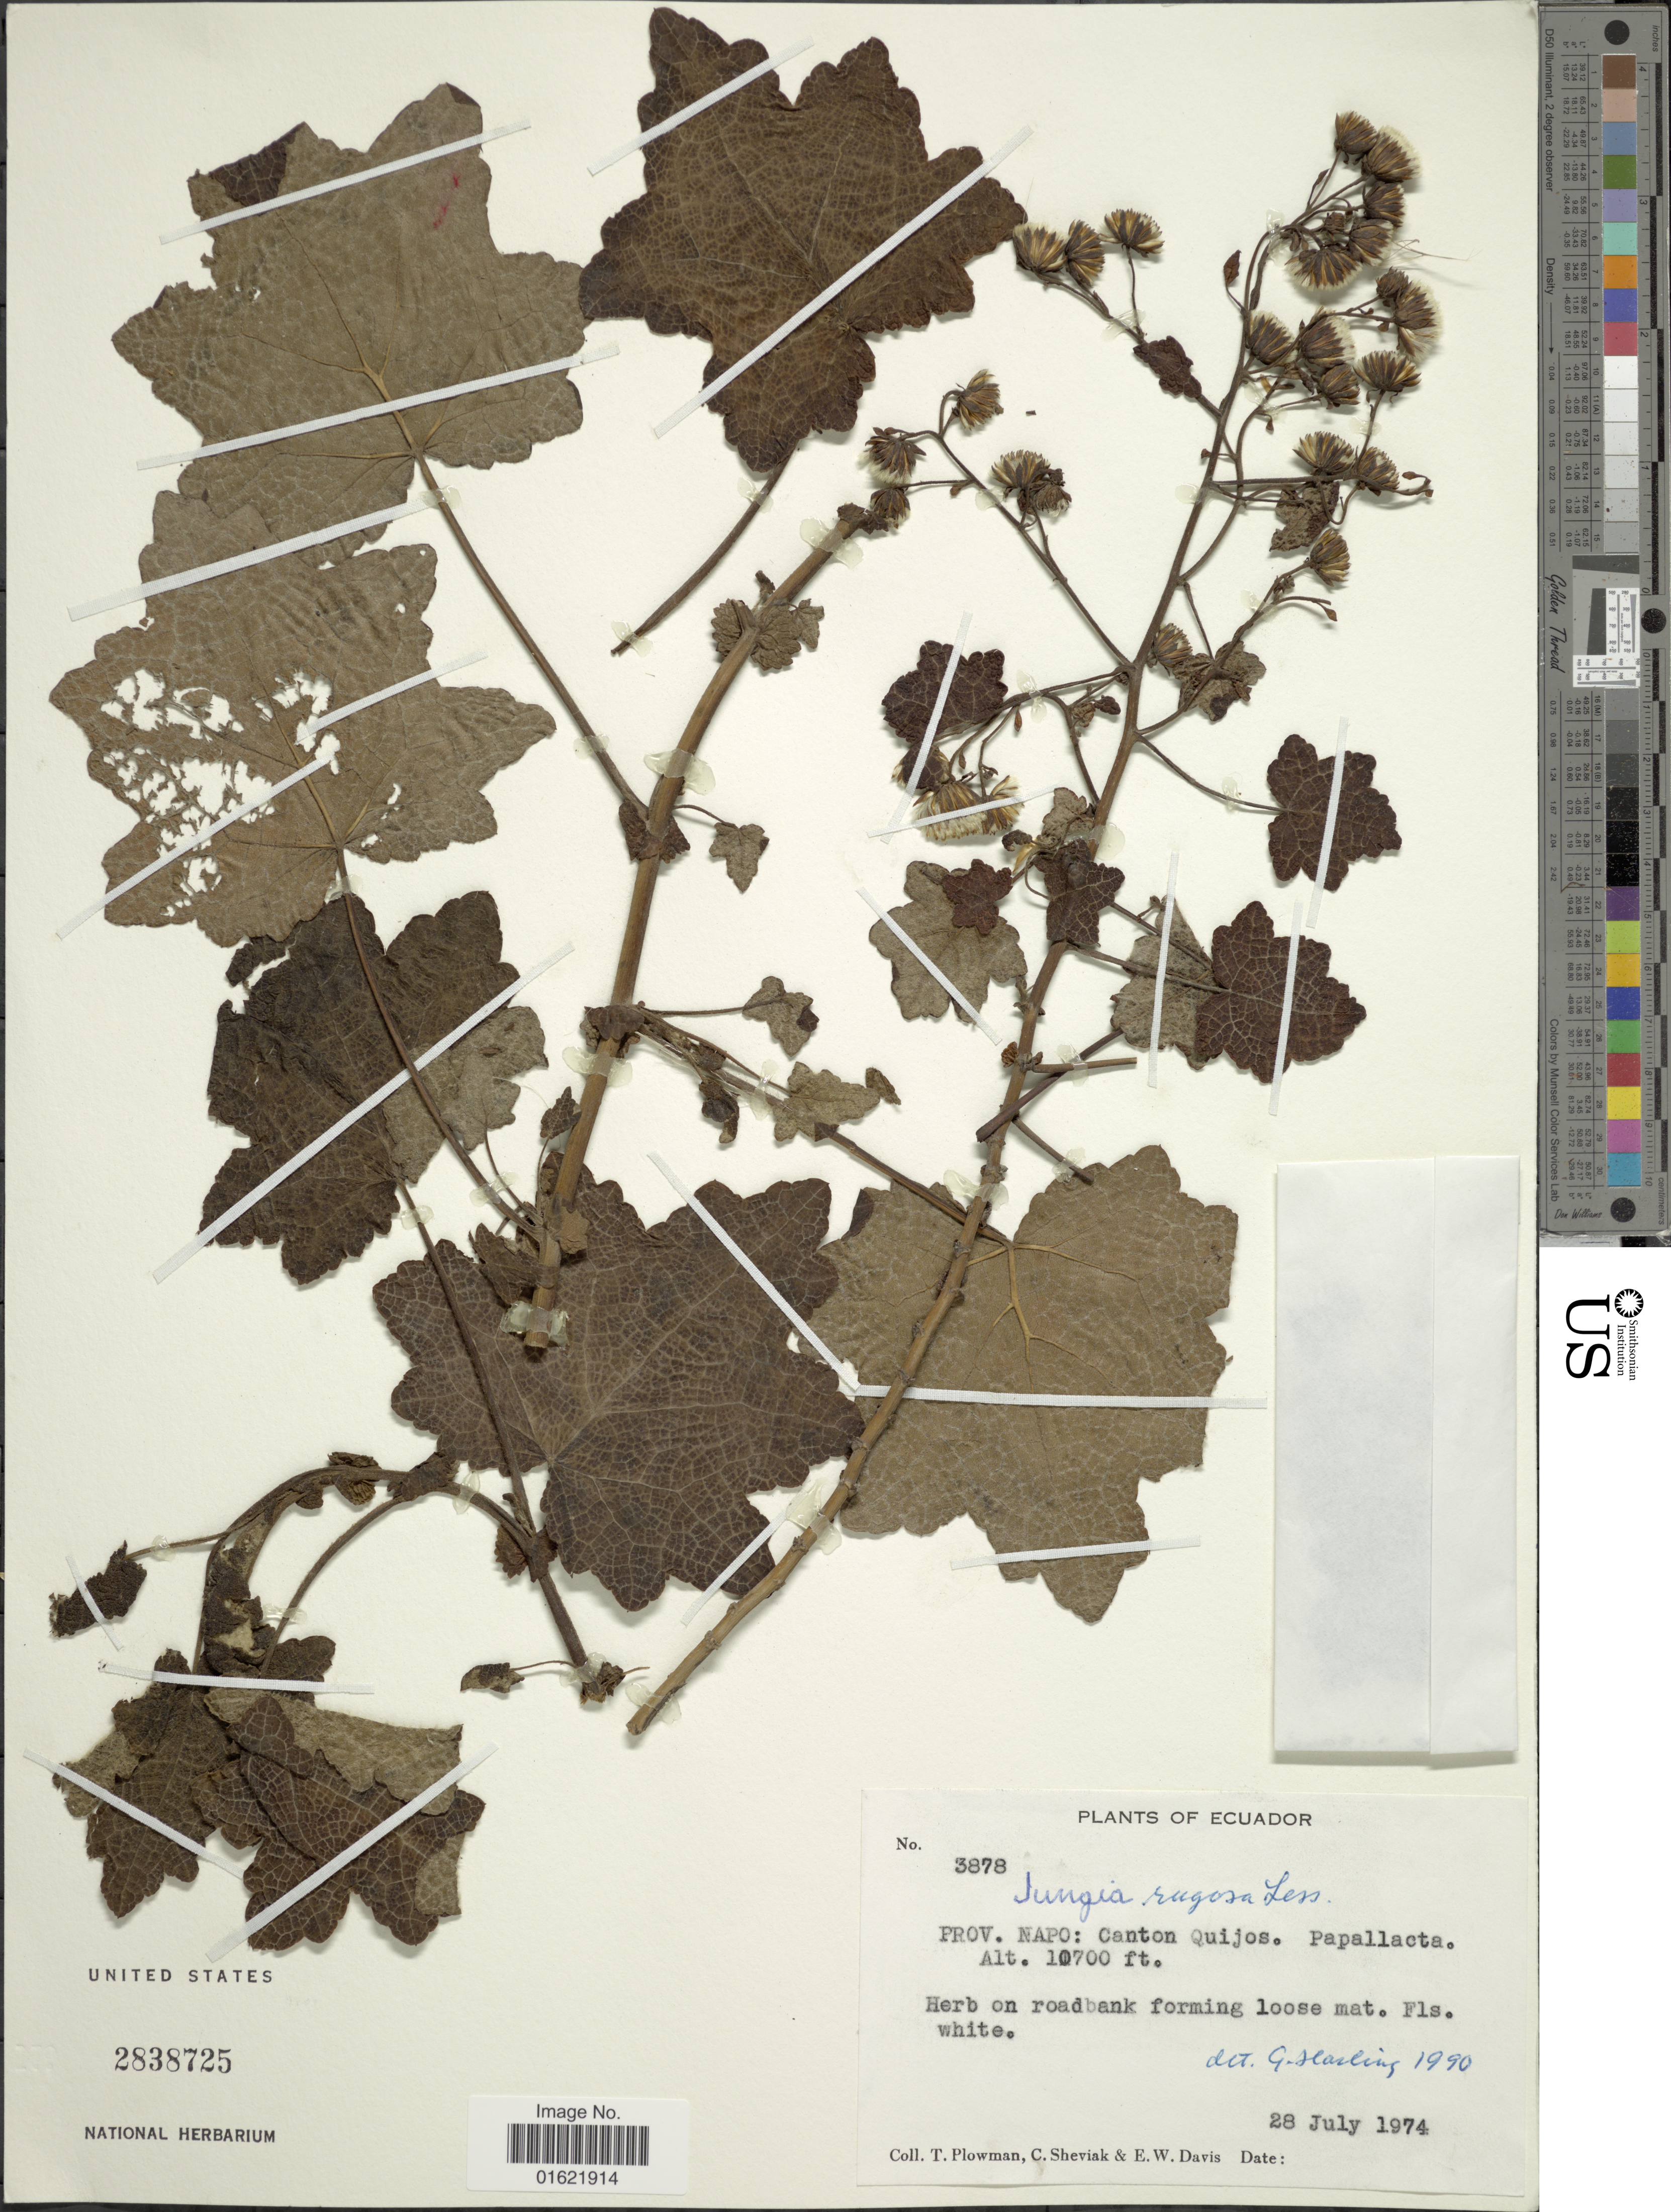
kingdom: Plantae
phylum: Tracheophyta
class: Magnoliopsida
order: Asterales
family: Asteraceae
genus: Jungia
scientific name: Jungia rugosa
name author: Less.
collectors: T. Plowman, C. J. Sheviak & E. W. Davis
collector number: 3878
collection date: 1974-07-28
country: Ecuador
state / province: Napo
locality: Prov. Napo: Canton Quijos, Papallacta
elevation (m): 3261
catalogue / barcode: US 2838725